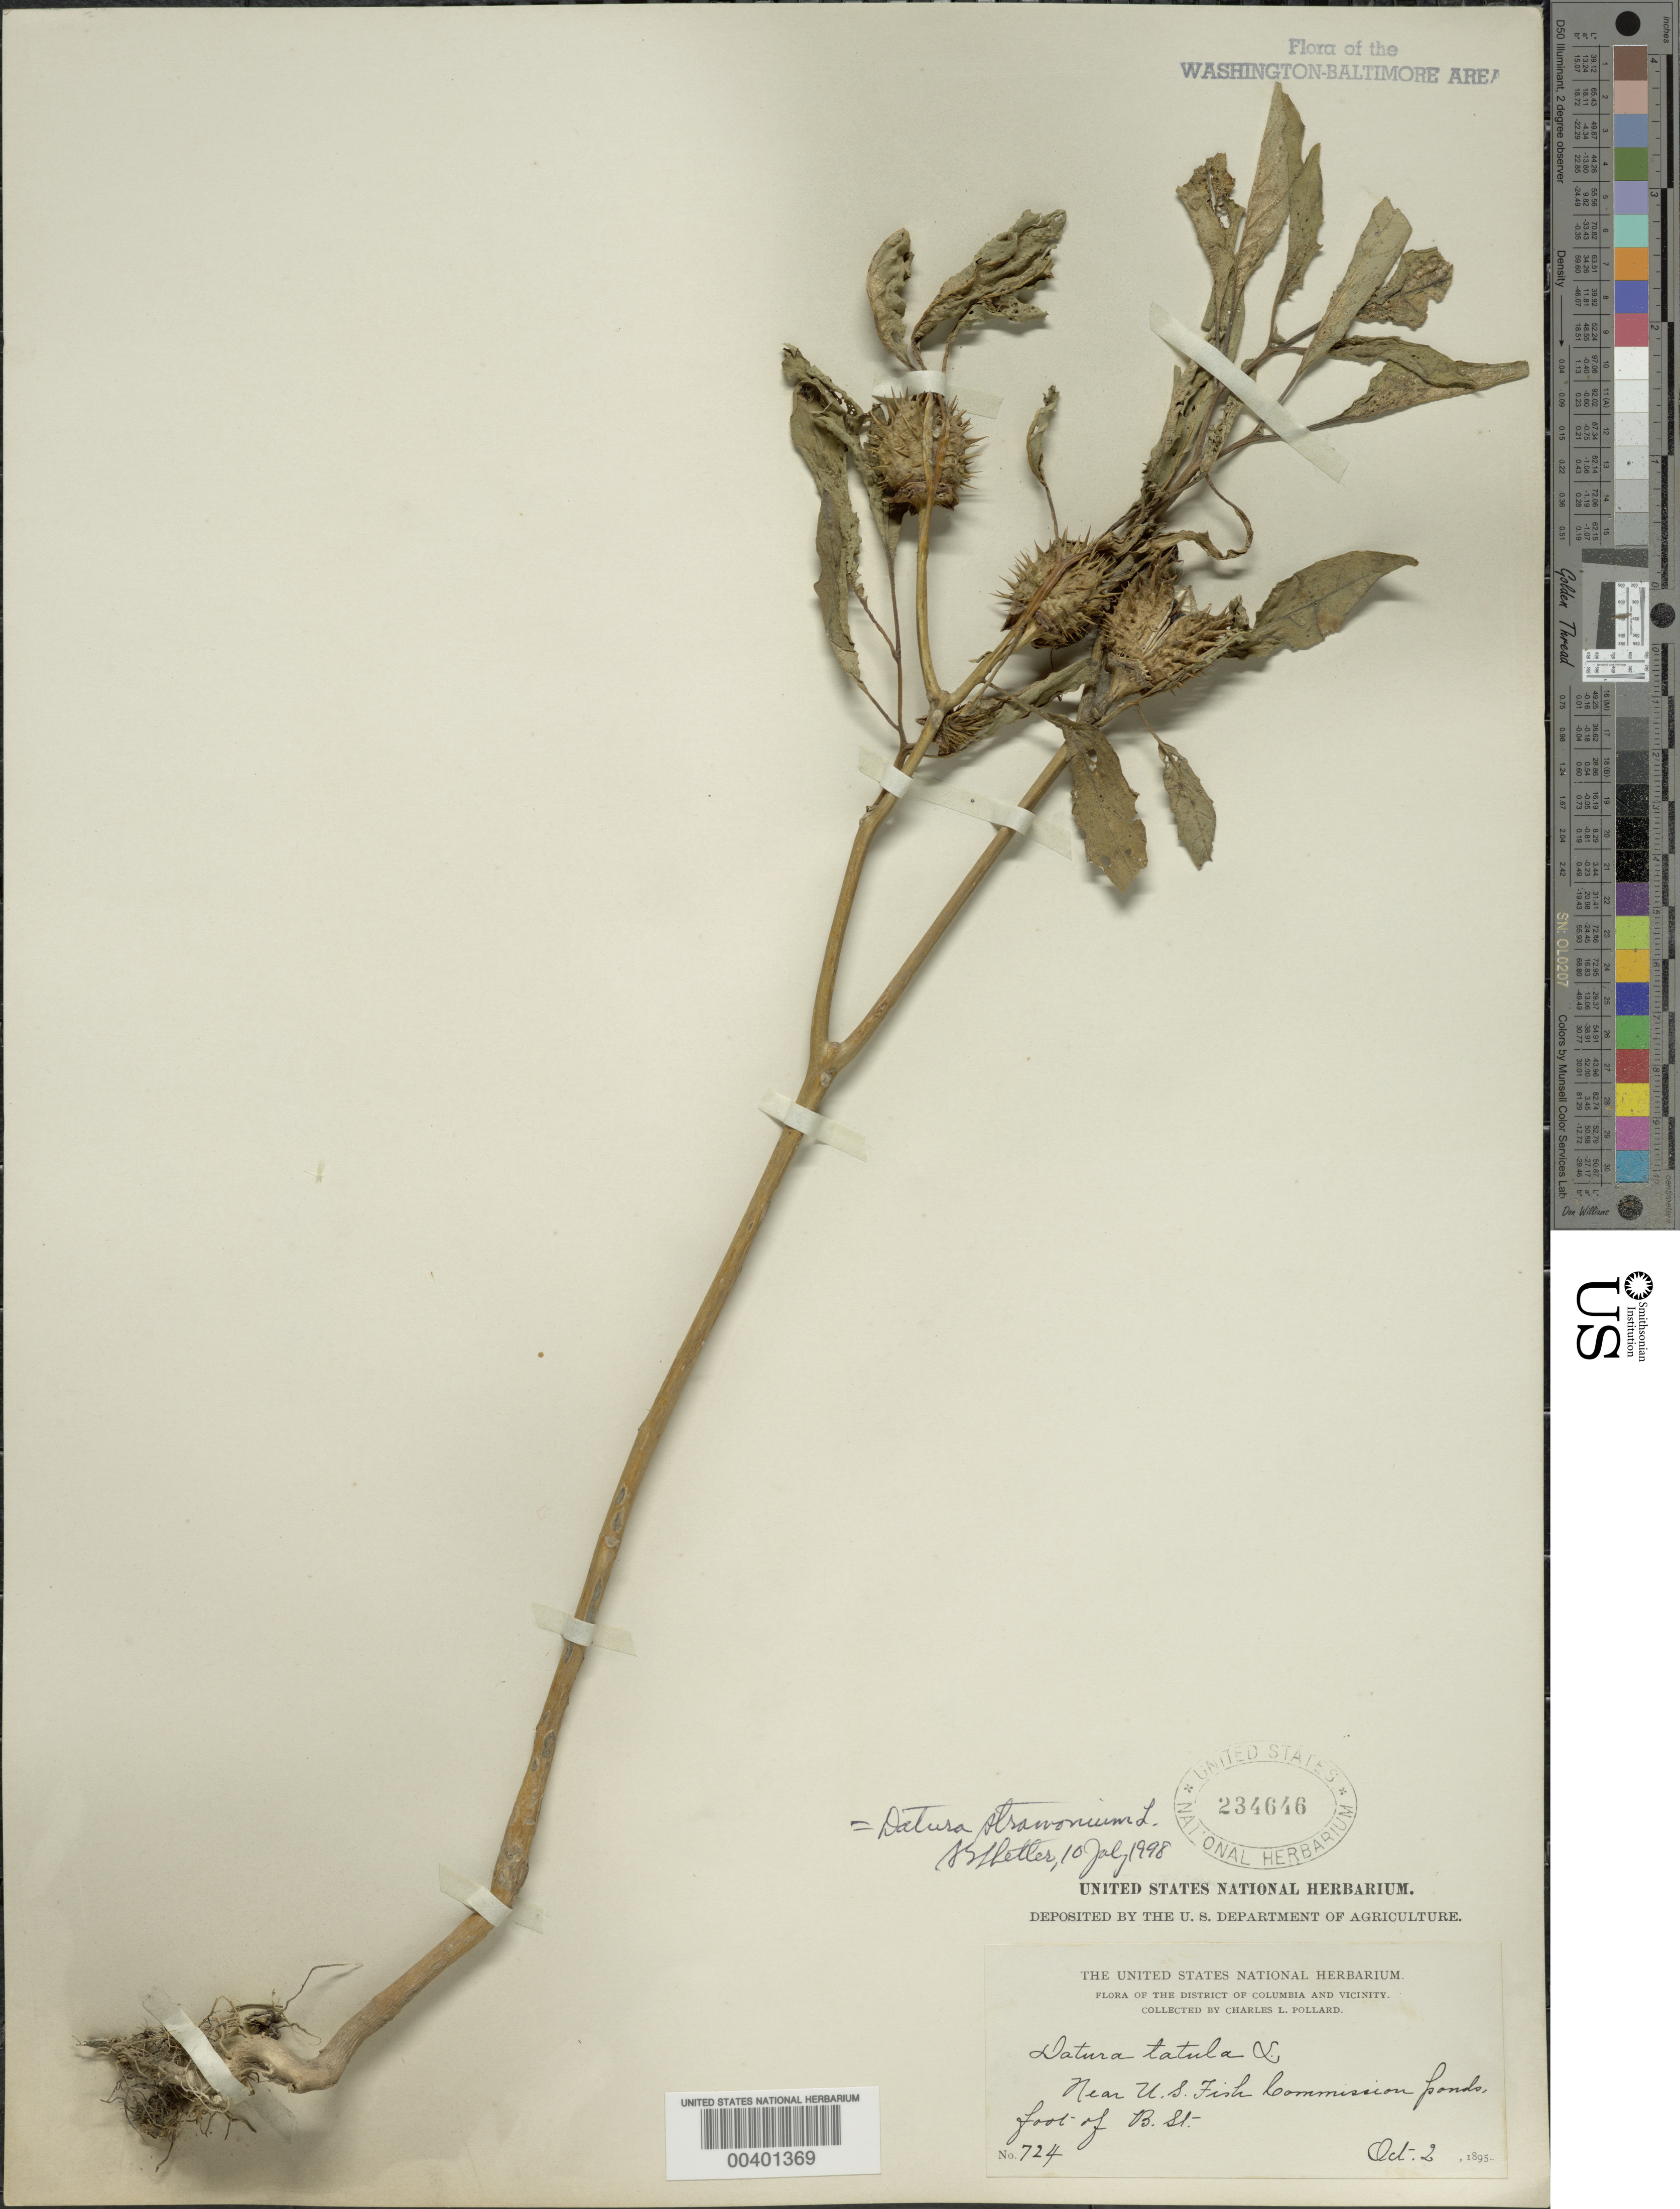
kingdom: Plantae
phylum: Tracheophyta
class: Magnoliopsida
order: Solanales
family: Solanaceae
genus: Datura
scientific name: Datura stramonium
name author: L.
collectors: C. L. Pollard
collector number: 724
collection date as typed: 02 Oct 1895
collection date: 1895-10-02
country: United States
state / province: District of Columbia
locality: Near U.S. Fish Commission Ponds at the foot of B Street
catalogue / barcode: US 234646